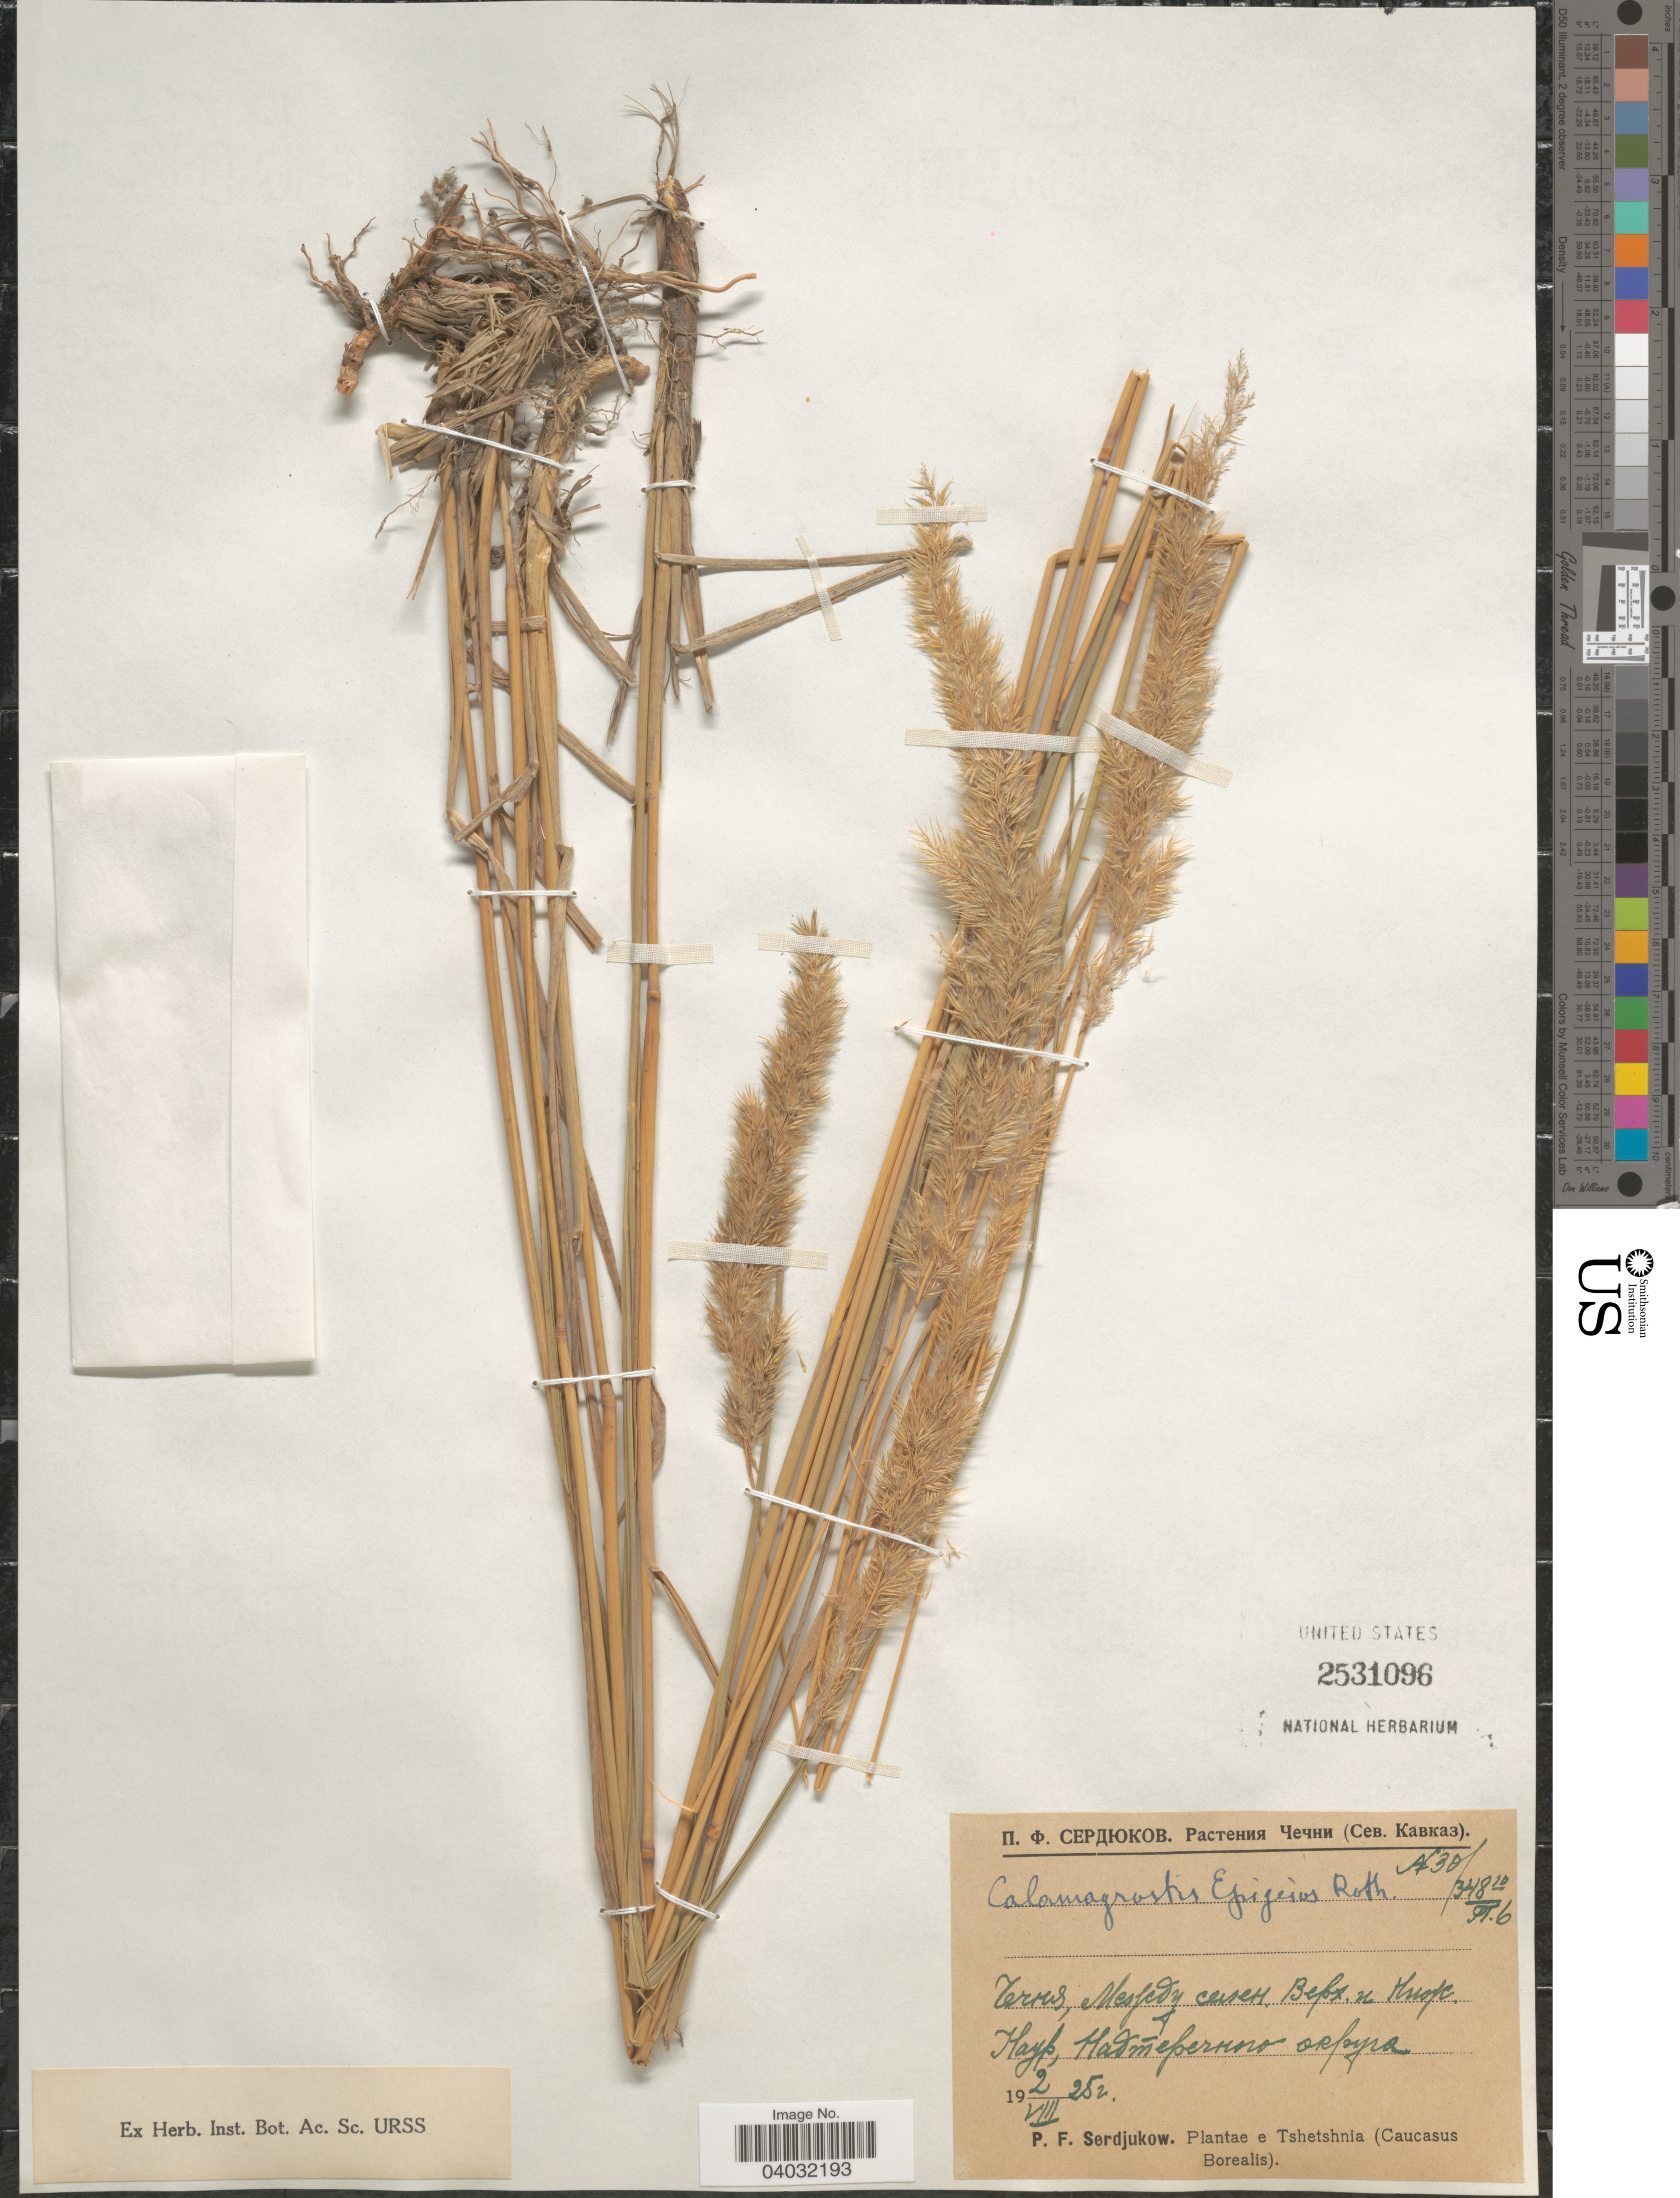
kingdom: Plantae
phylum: Tracheophyta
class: Liliopsida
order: Poales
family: Poaceae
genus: Calamagrostis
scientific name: Calamagrostis epigeios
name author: (L.) Roth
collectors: P. Serdjukow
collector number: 30/348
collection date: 1925-08-02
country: Russian Federation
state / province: Chechnya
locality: Tshetshnia (Caucasus Borealis). Between villages Verkhniy Naur and Nizhniy Naur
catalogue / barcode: US 2531096